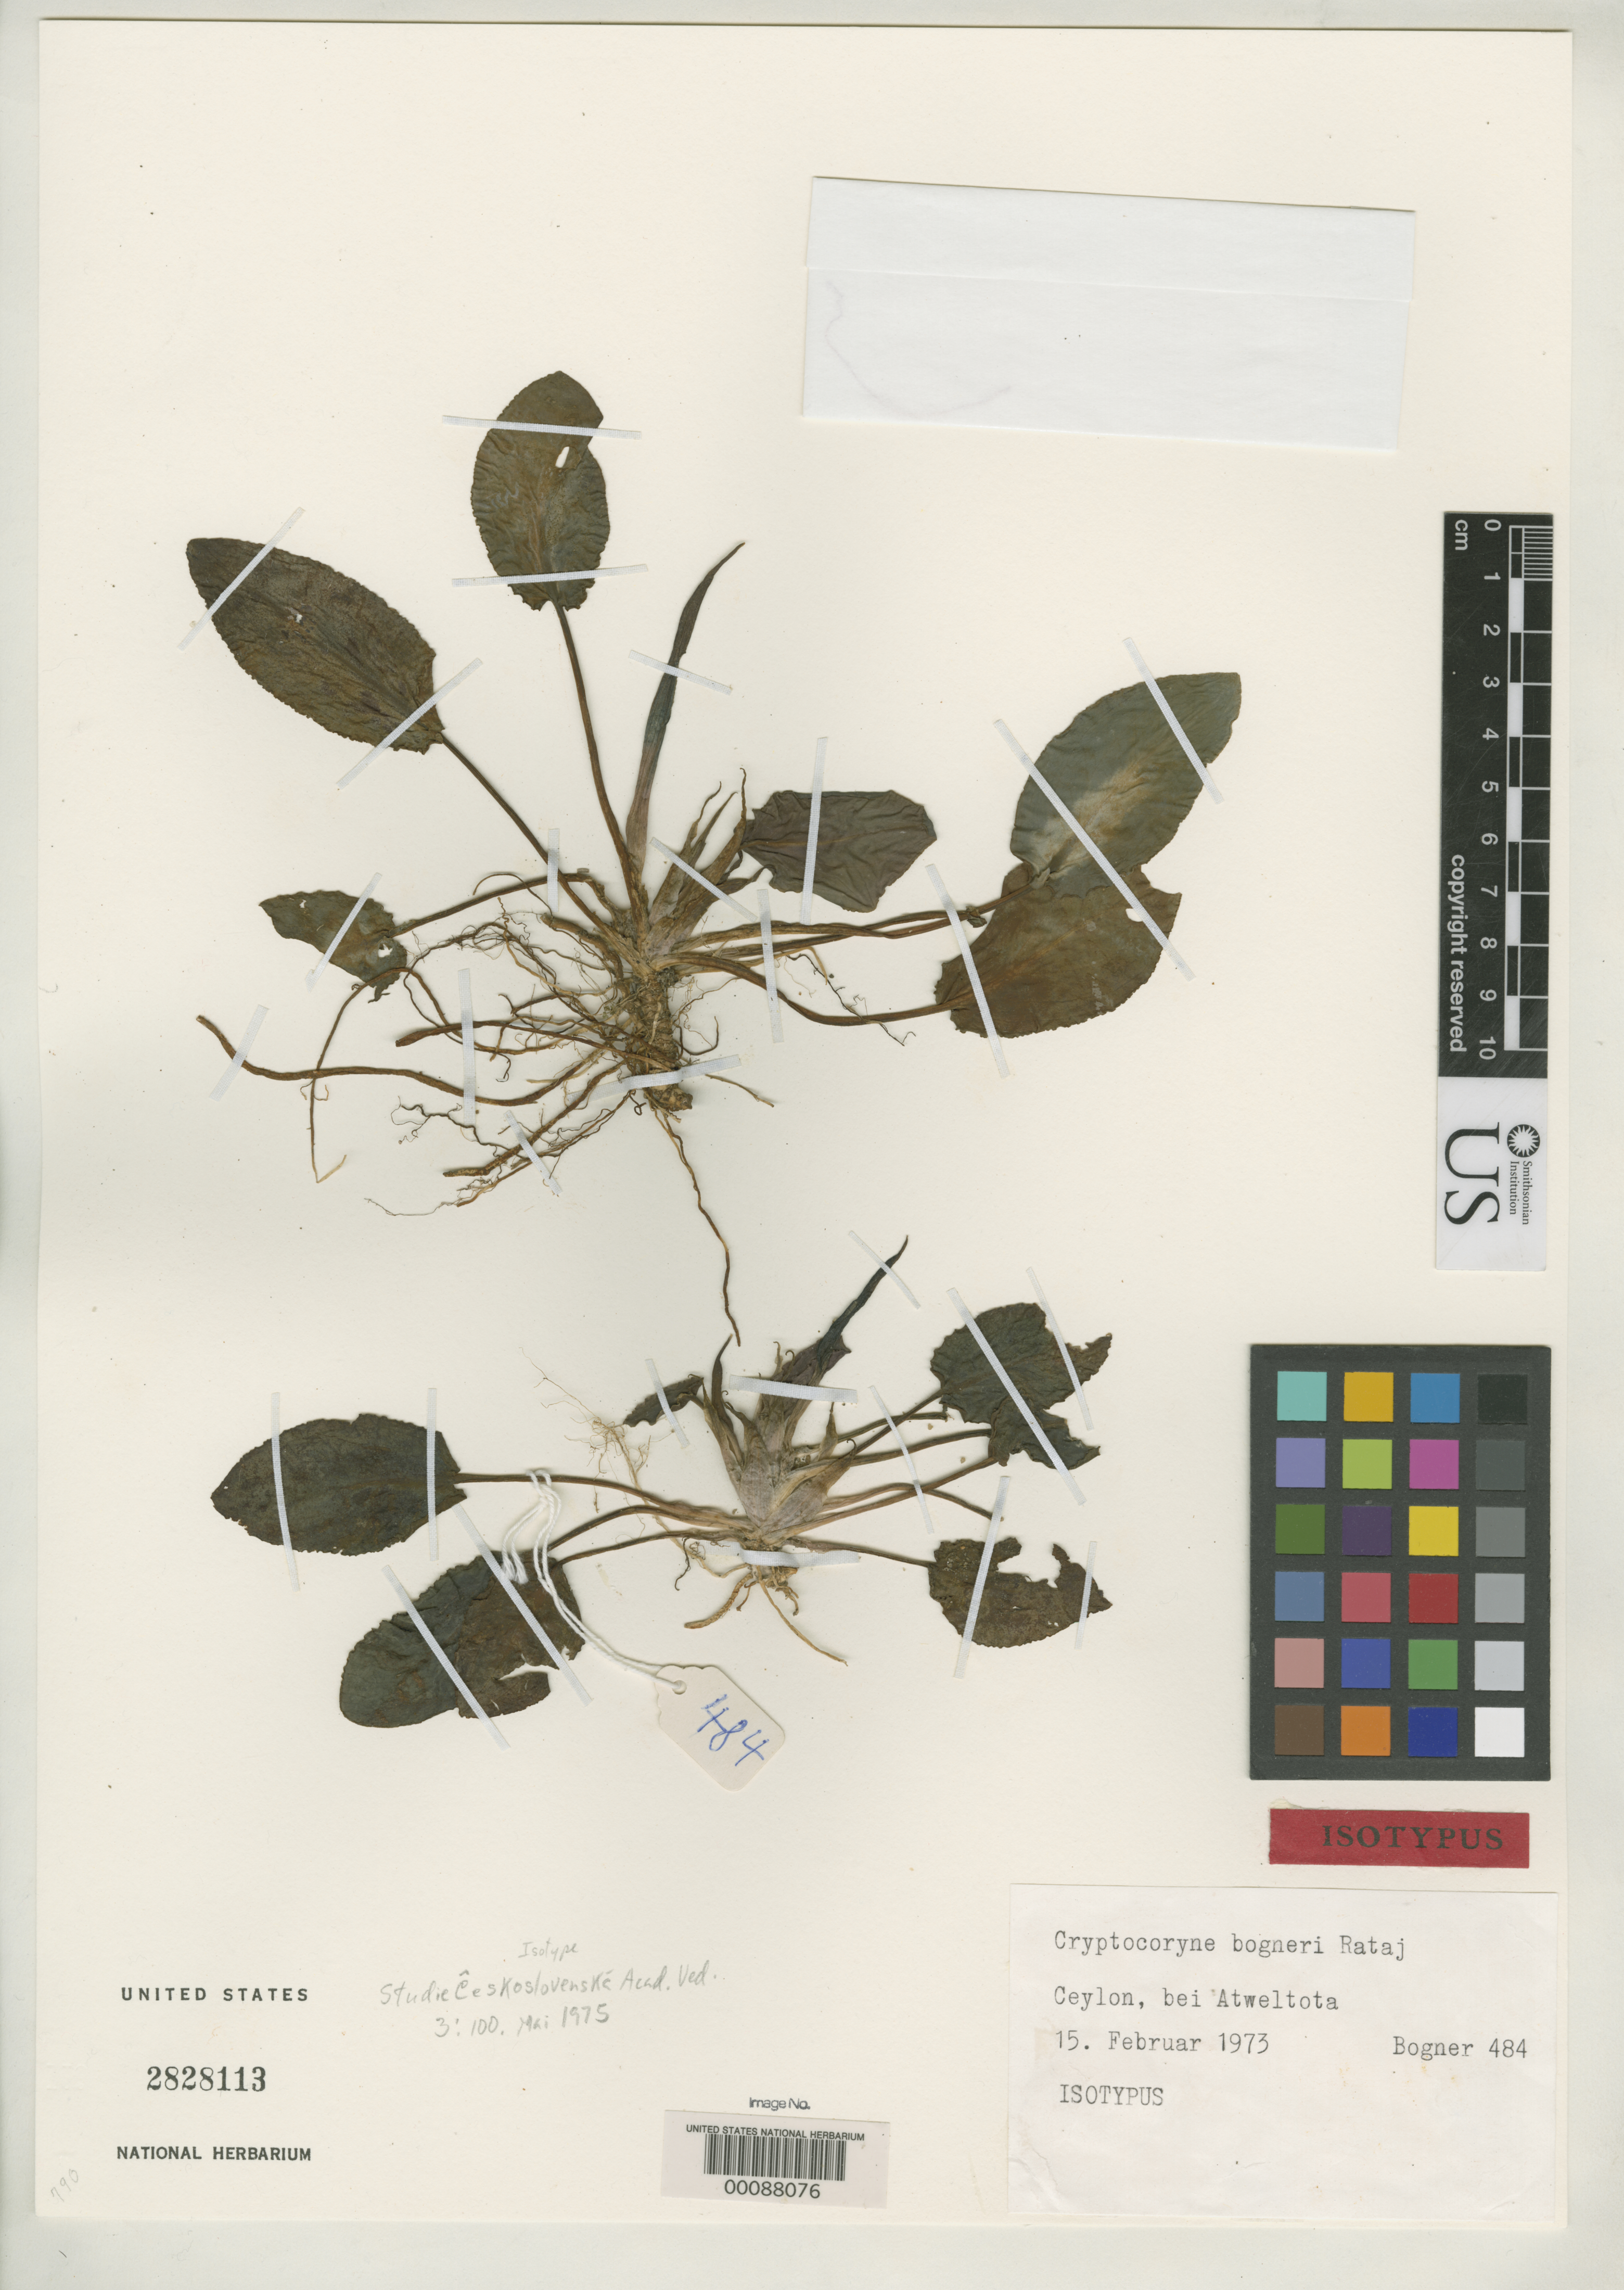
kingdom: Plantae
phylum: Tracheophyta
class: Liliopsida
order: Alismatales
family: Araceae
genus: Cryptocoryne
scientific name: Cryptocoryne bogneri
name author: Rataj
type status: Isotype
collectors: J. Bogner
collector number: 484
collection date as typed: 15 Feb 1973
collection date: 1973-02-15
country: Sri Lanka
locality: Near Atweltota.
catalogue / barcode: US 2828113